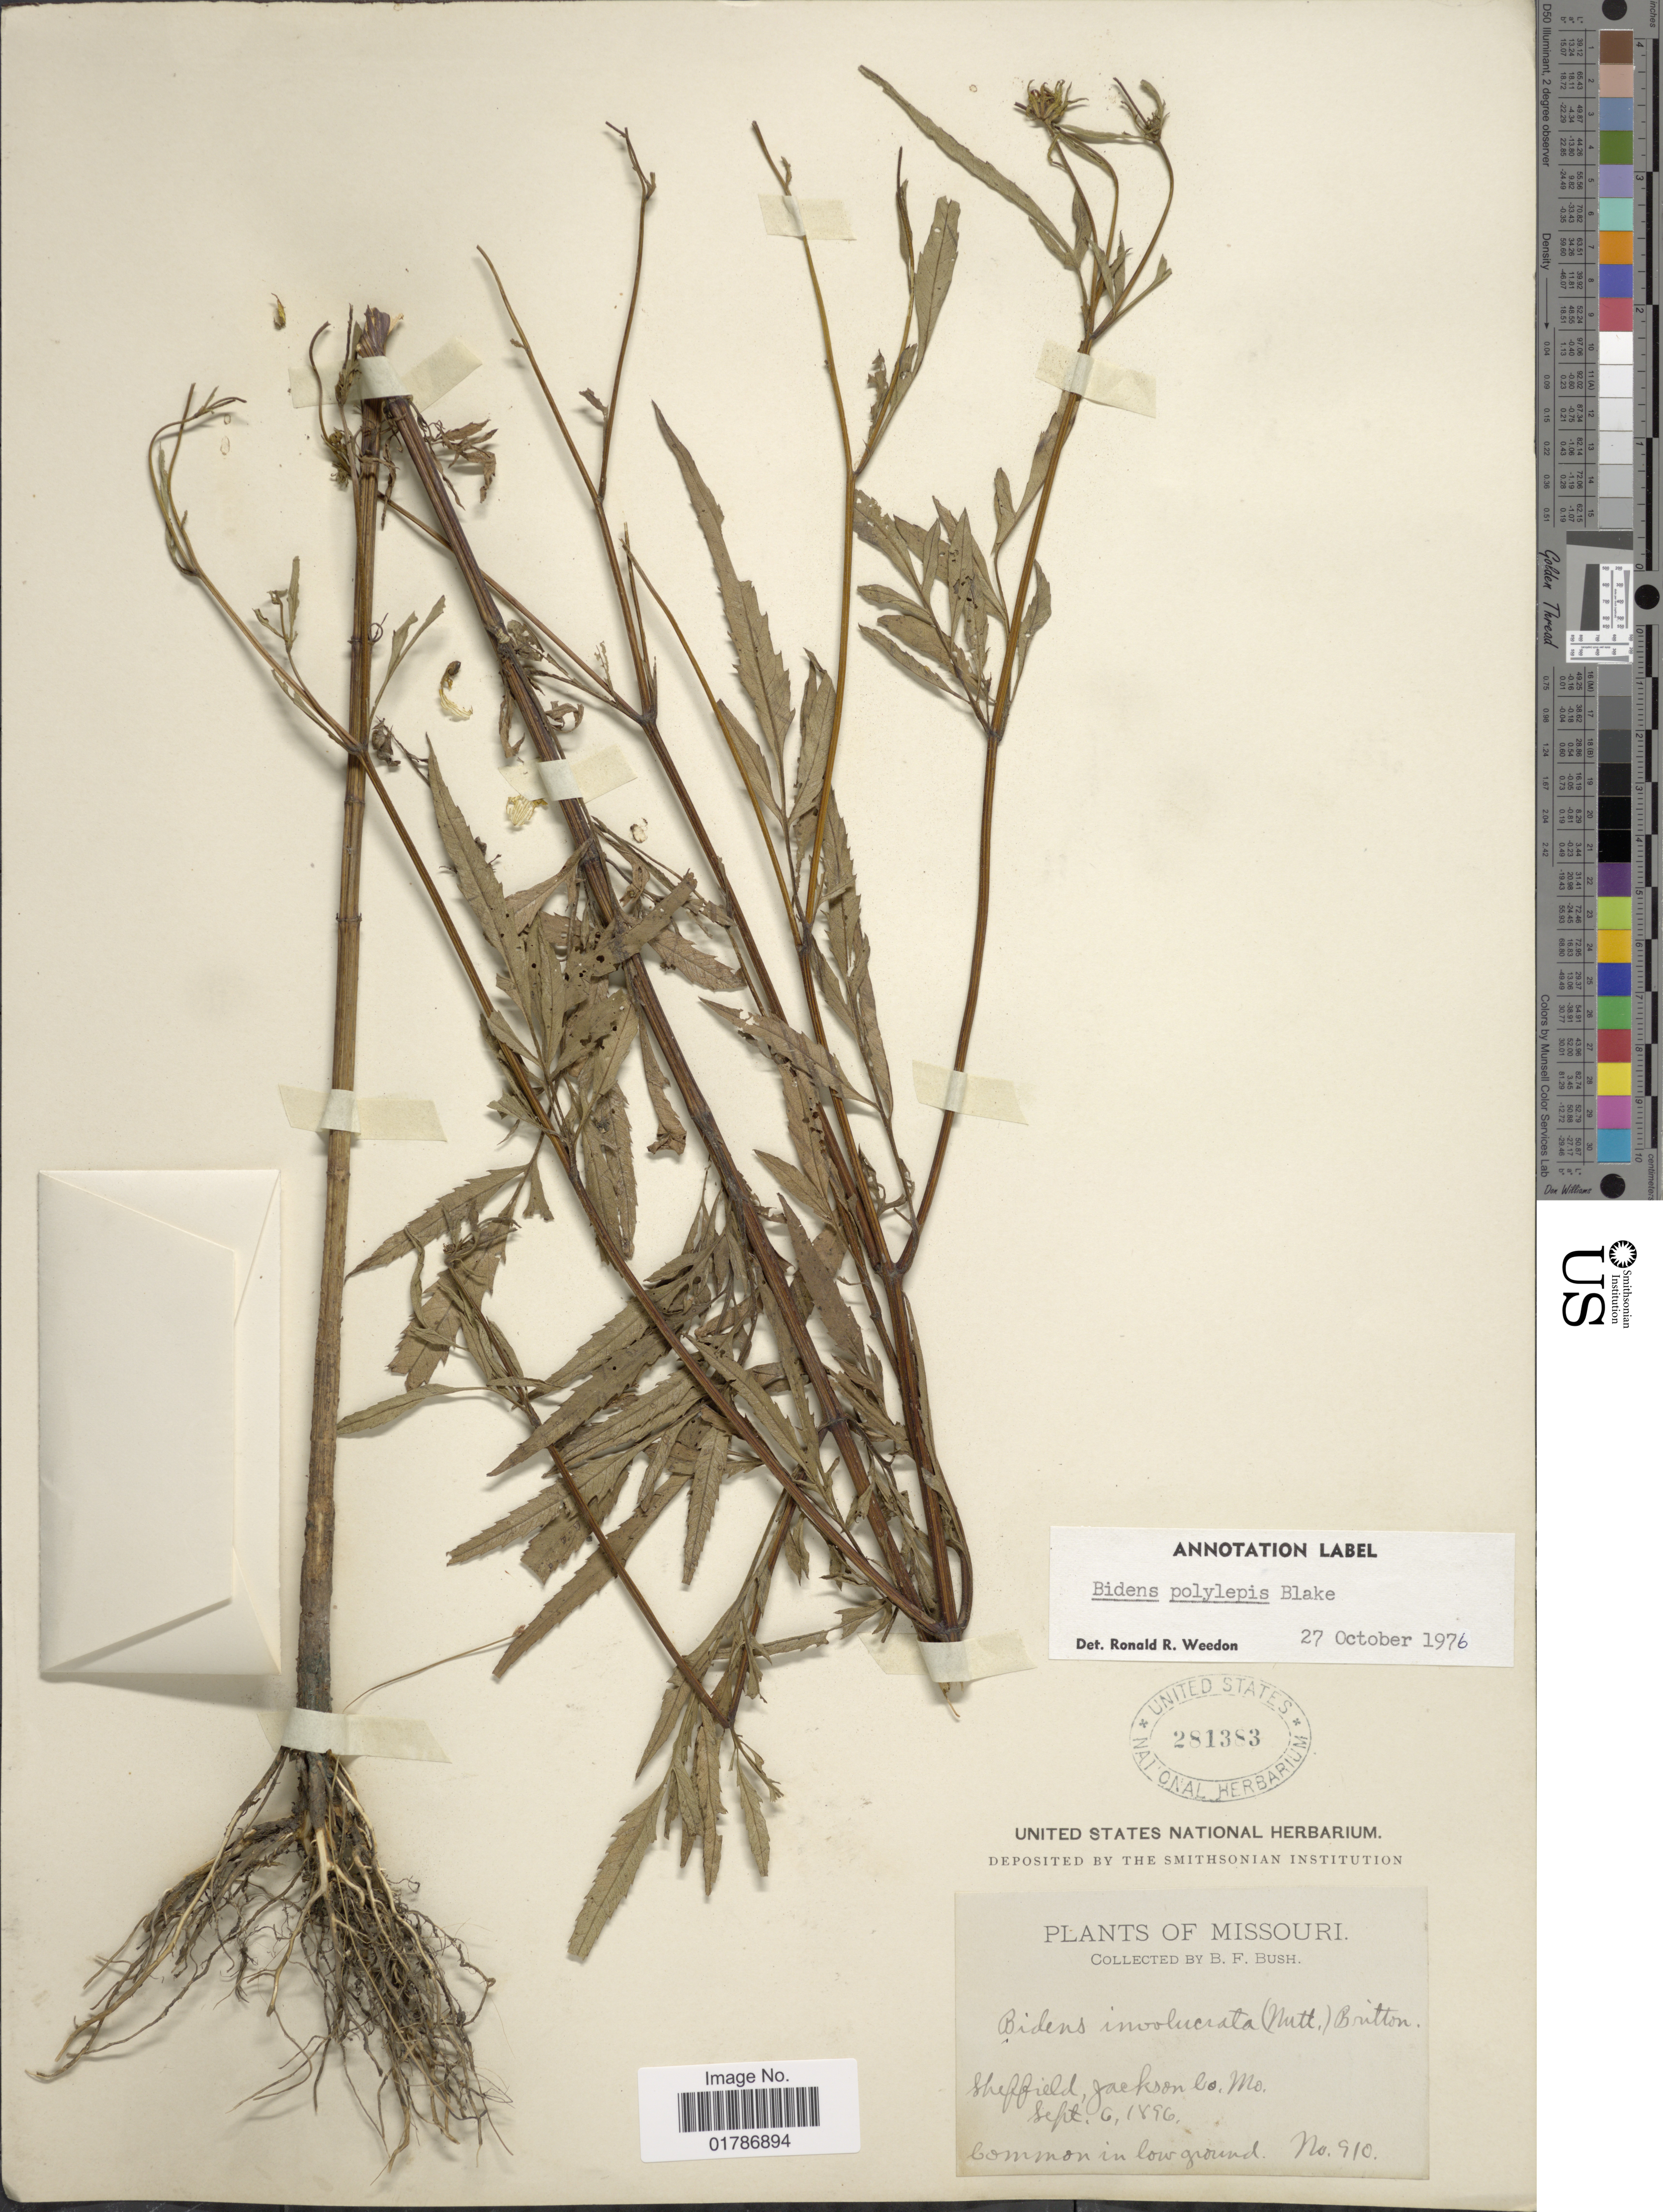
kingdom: Plantae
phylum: Tracheophyta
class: Magnoliopsida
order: Asterales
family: Asteraceae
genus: Bidens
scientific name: Bidens polylepis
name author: S.F. Blake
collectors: B. F. Bush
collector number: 910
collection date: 1896-09-06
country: United States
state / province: Missouri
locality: Sheffield, Jackson Co.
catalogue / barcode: US 281383